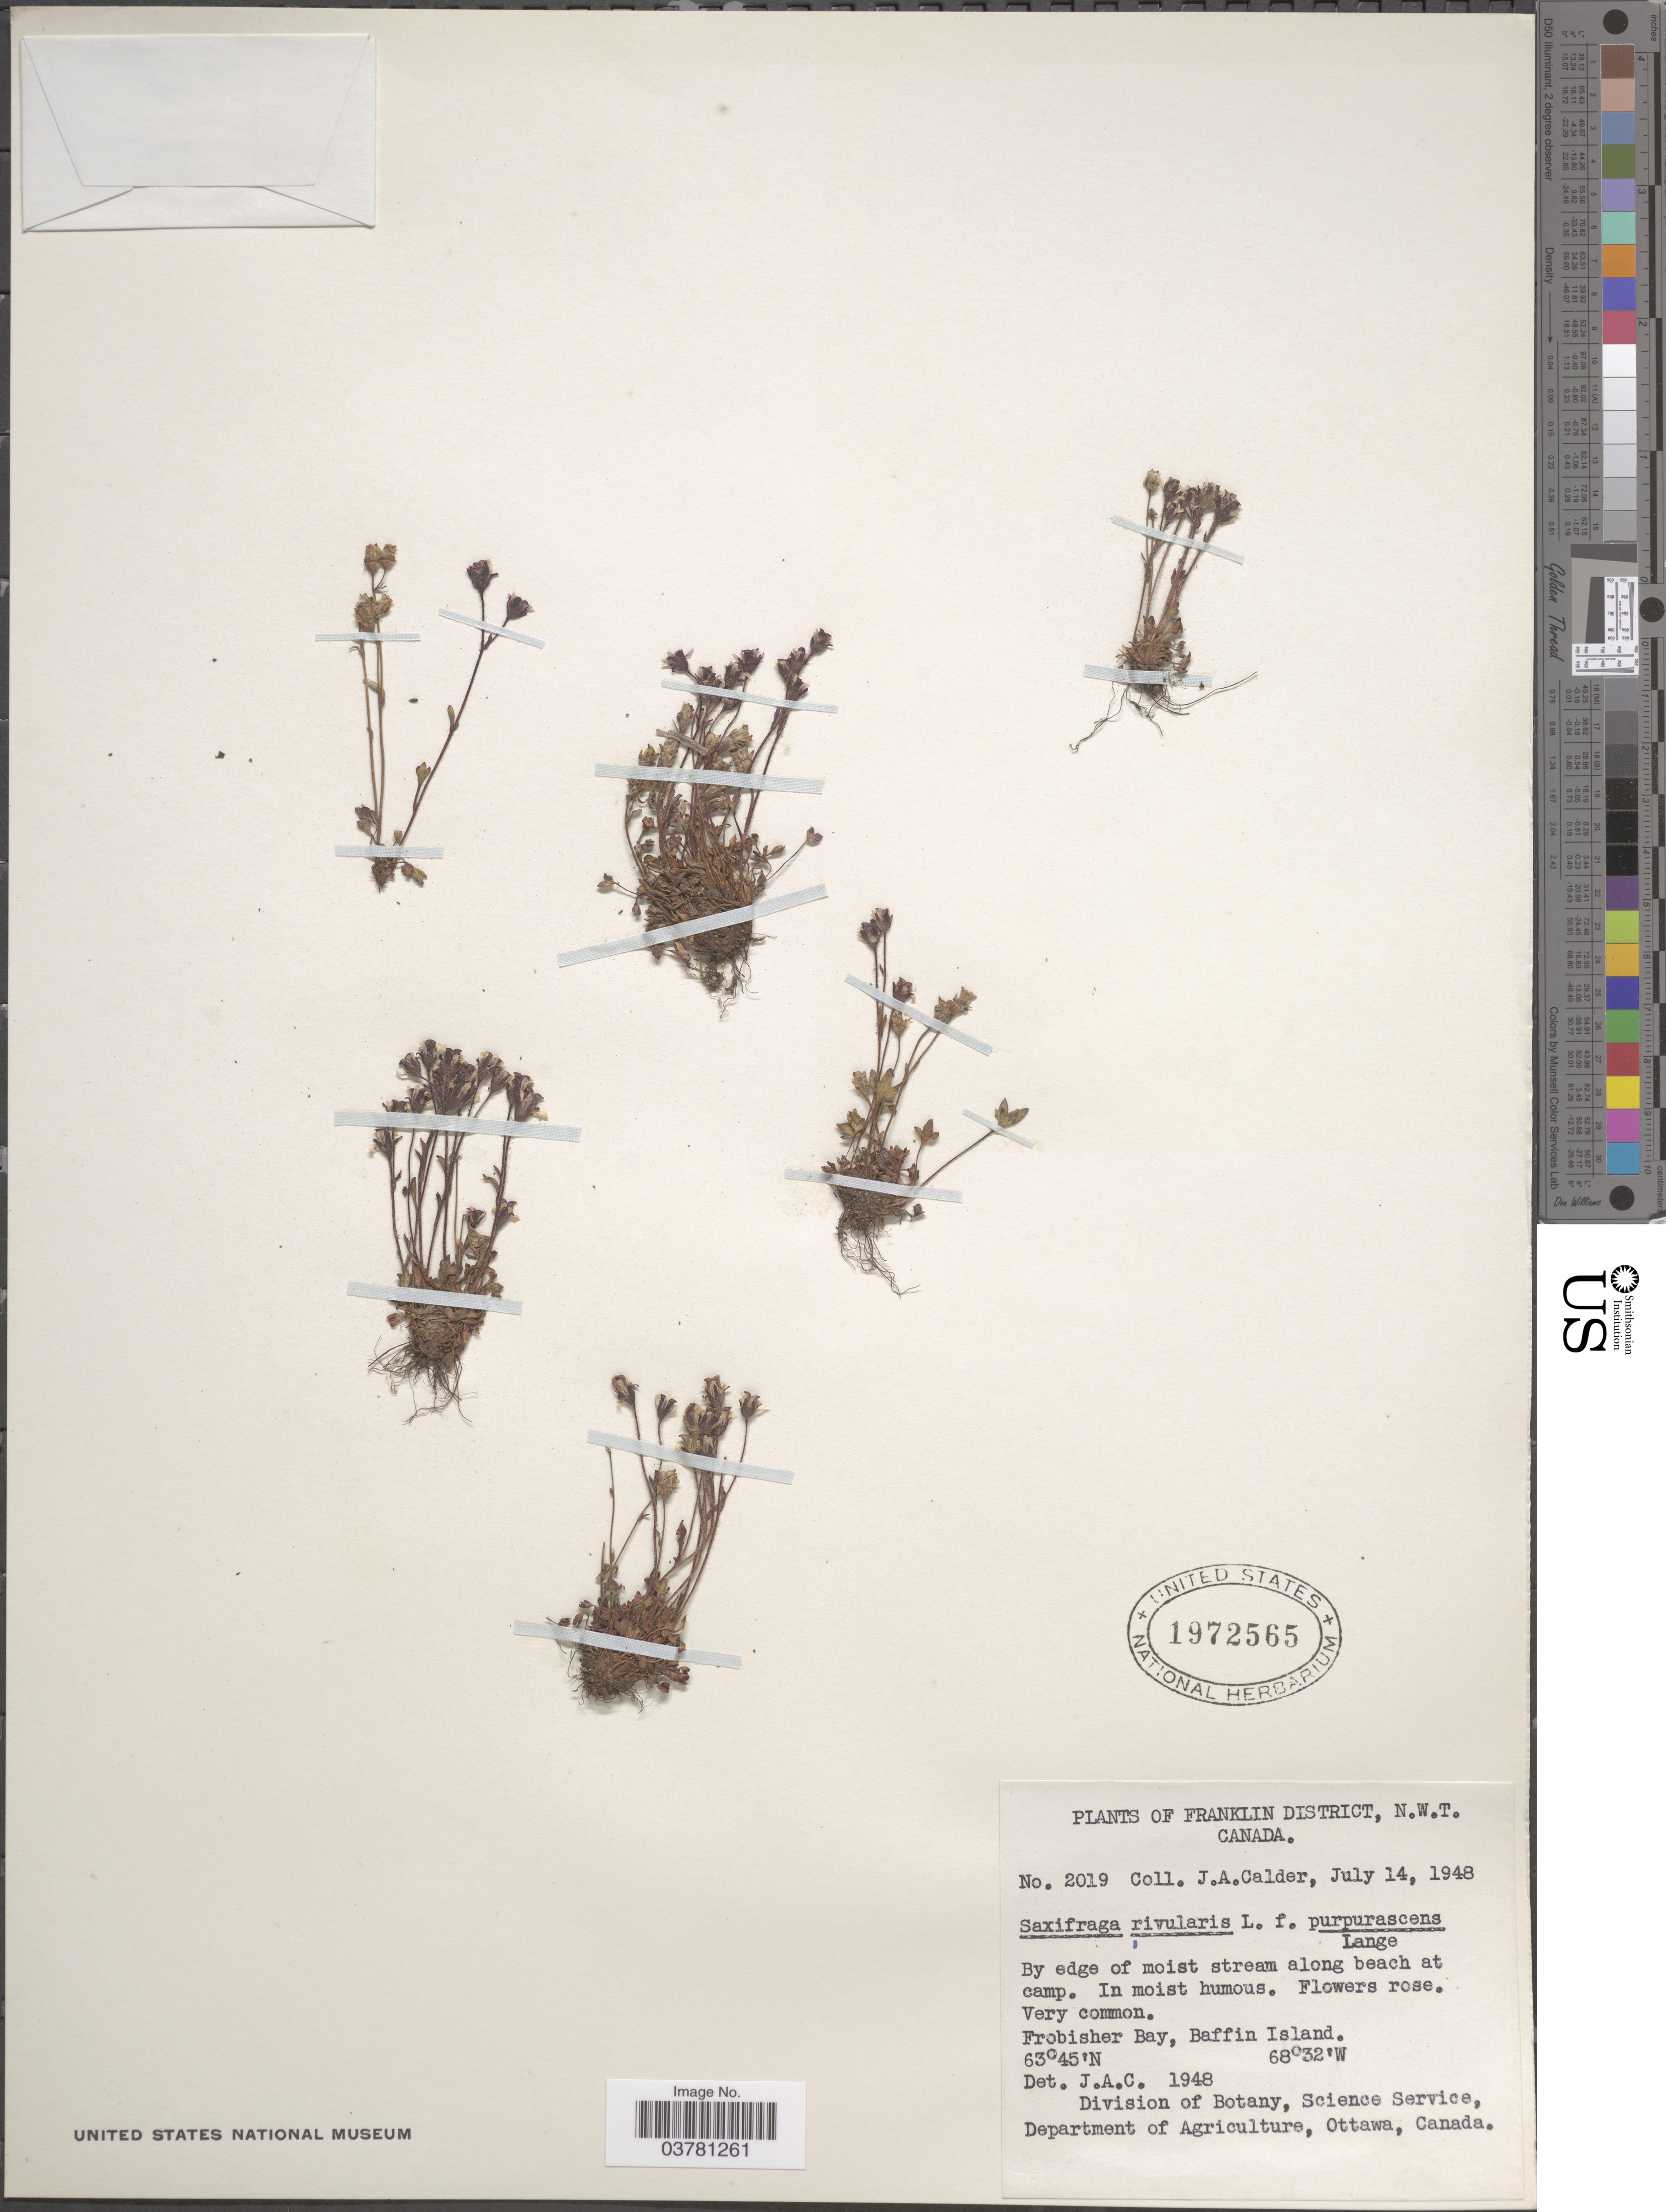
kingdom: Plantae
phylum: Tracheophyta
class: Magnoliopsida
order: Saxifragales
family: Saxifragaceae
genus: Saxifraga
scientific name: Saxifraga rivularis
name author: L.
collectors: J. A. Calder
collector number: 2019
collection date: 1948-07-14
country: Canada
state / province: Northwest Territories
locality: Franklin District. By edge of moist stream along beach at camp. Frobisher Bay, Baffin Island.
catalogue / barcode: US 1972565